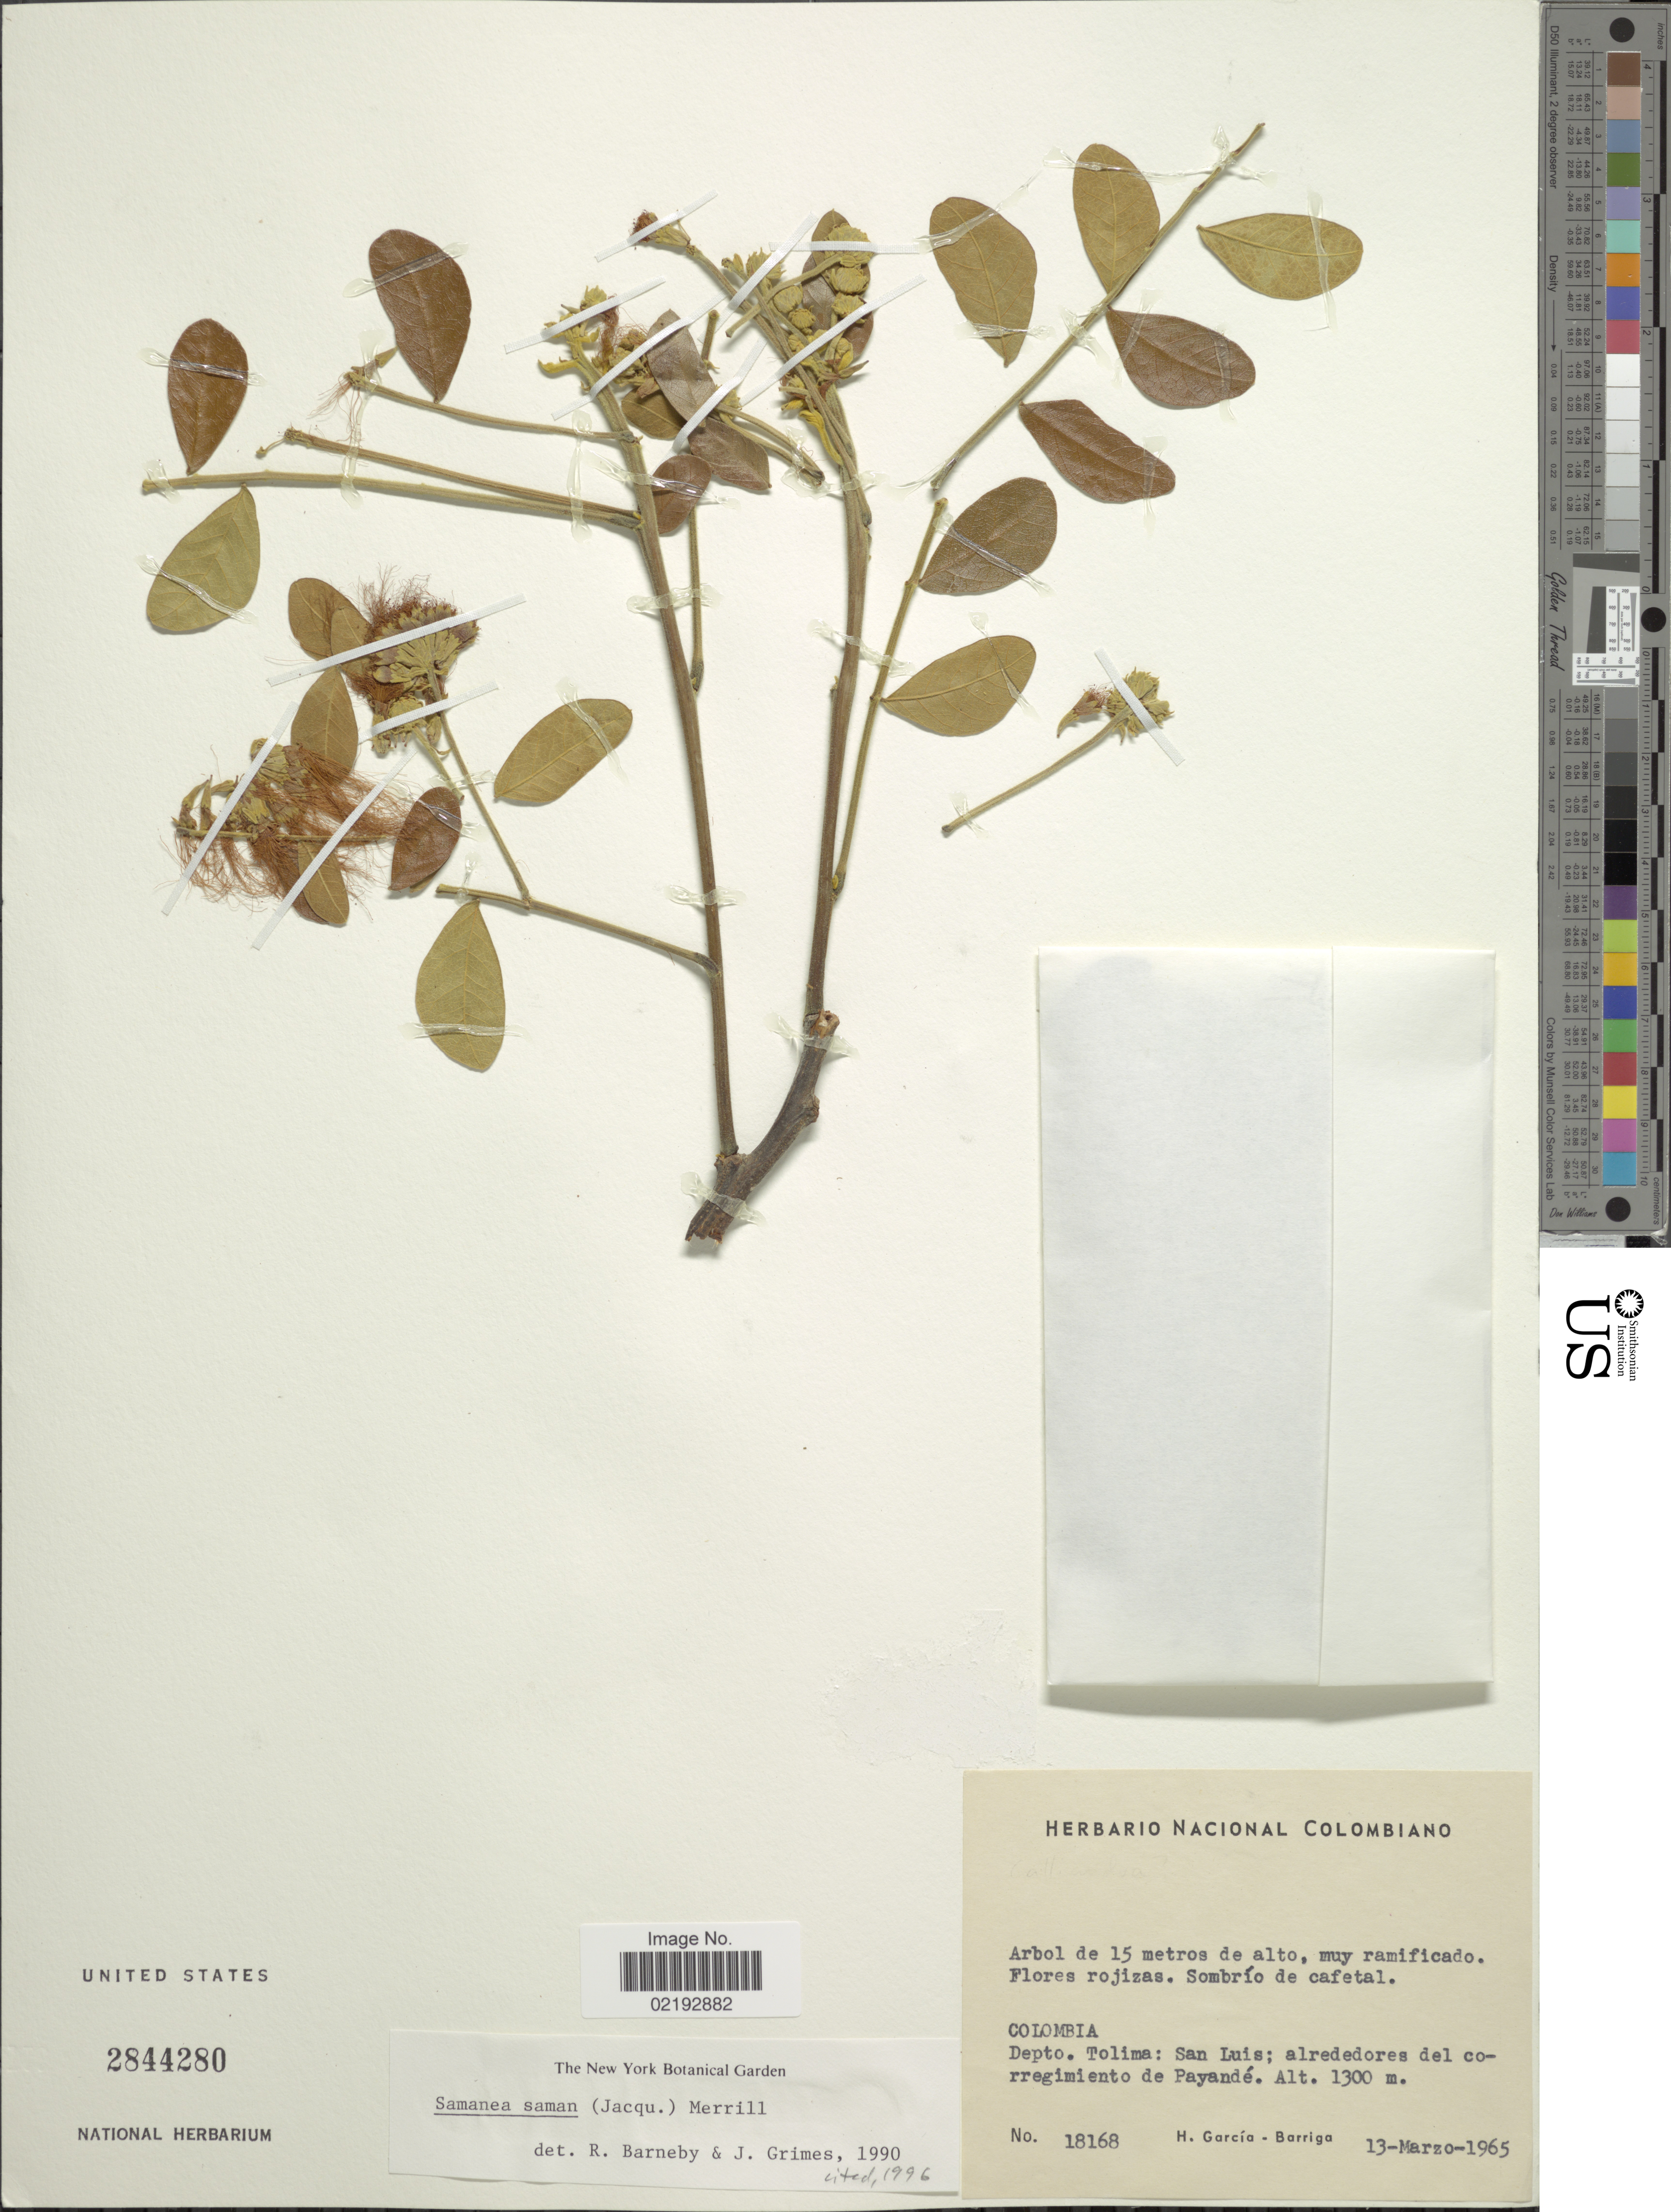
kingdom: Plantae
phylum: Tracheophyta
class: Magnoliopsida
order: Fabales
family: Fabaceae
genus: Samanea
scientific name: Samanea saman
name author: (Jacq.) Merr.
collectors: H. García Barriga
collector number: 18168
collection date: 1965-03-13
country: Colombia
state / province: Tolima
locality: San Luis, alrededores del corregimiento de Payande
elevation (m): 1300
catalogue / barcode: US 2844280